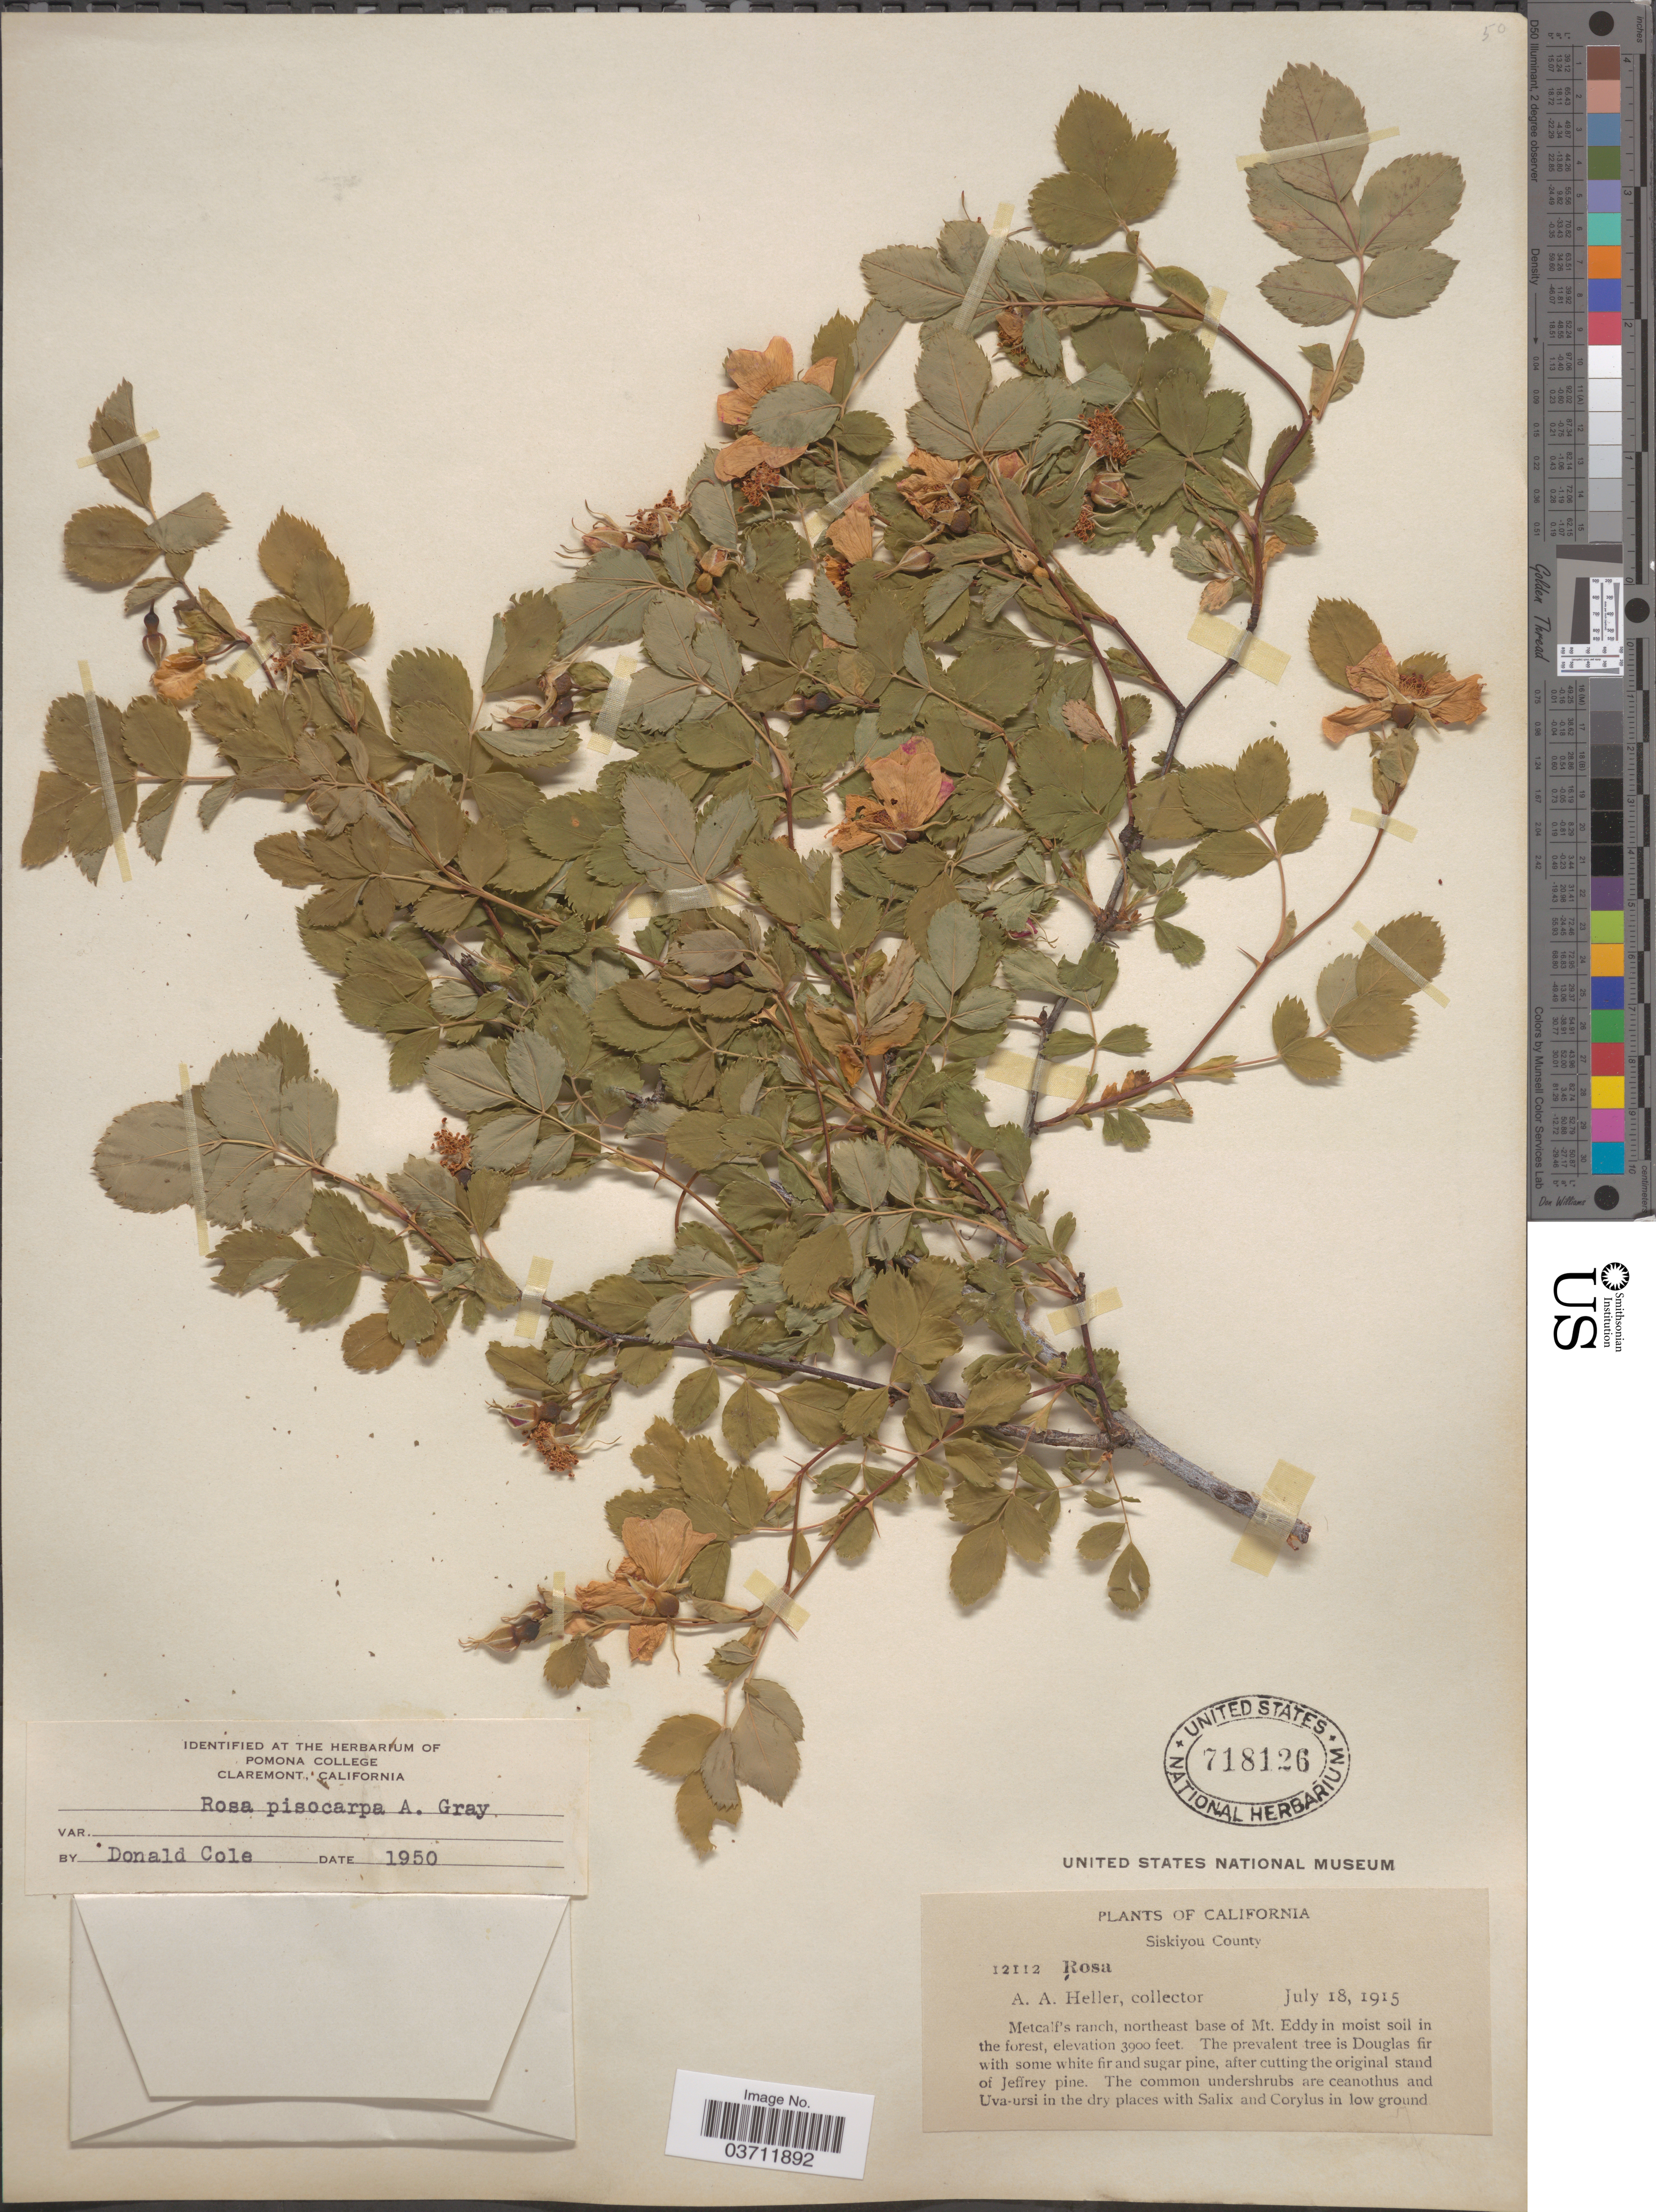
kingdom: Plantae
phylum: Tracheophyta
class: Magnoliopsida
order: Rosales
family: Rosaceae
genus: Rosa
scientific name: Rosa pisocarpa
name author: A. Gray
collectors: A. A. Heller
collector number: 12112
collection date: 1915-07-18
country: United States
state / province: California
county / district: Siskiyou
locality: Siskiyou County. Metcalf's ranch, northeast base of Mt. Eddy.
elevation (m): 1189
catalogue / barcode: US 718126